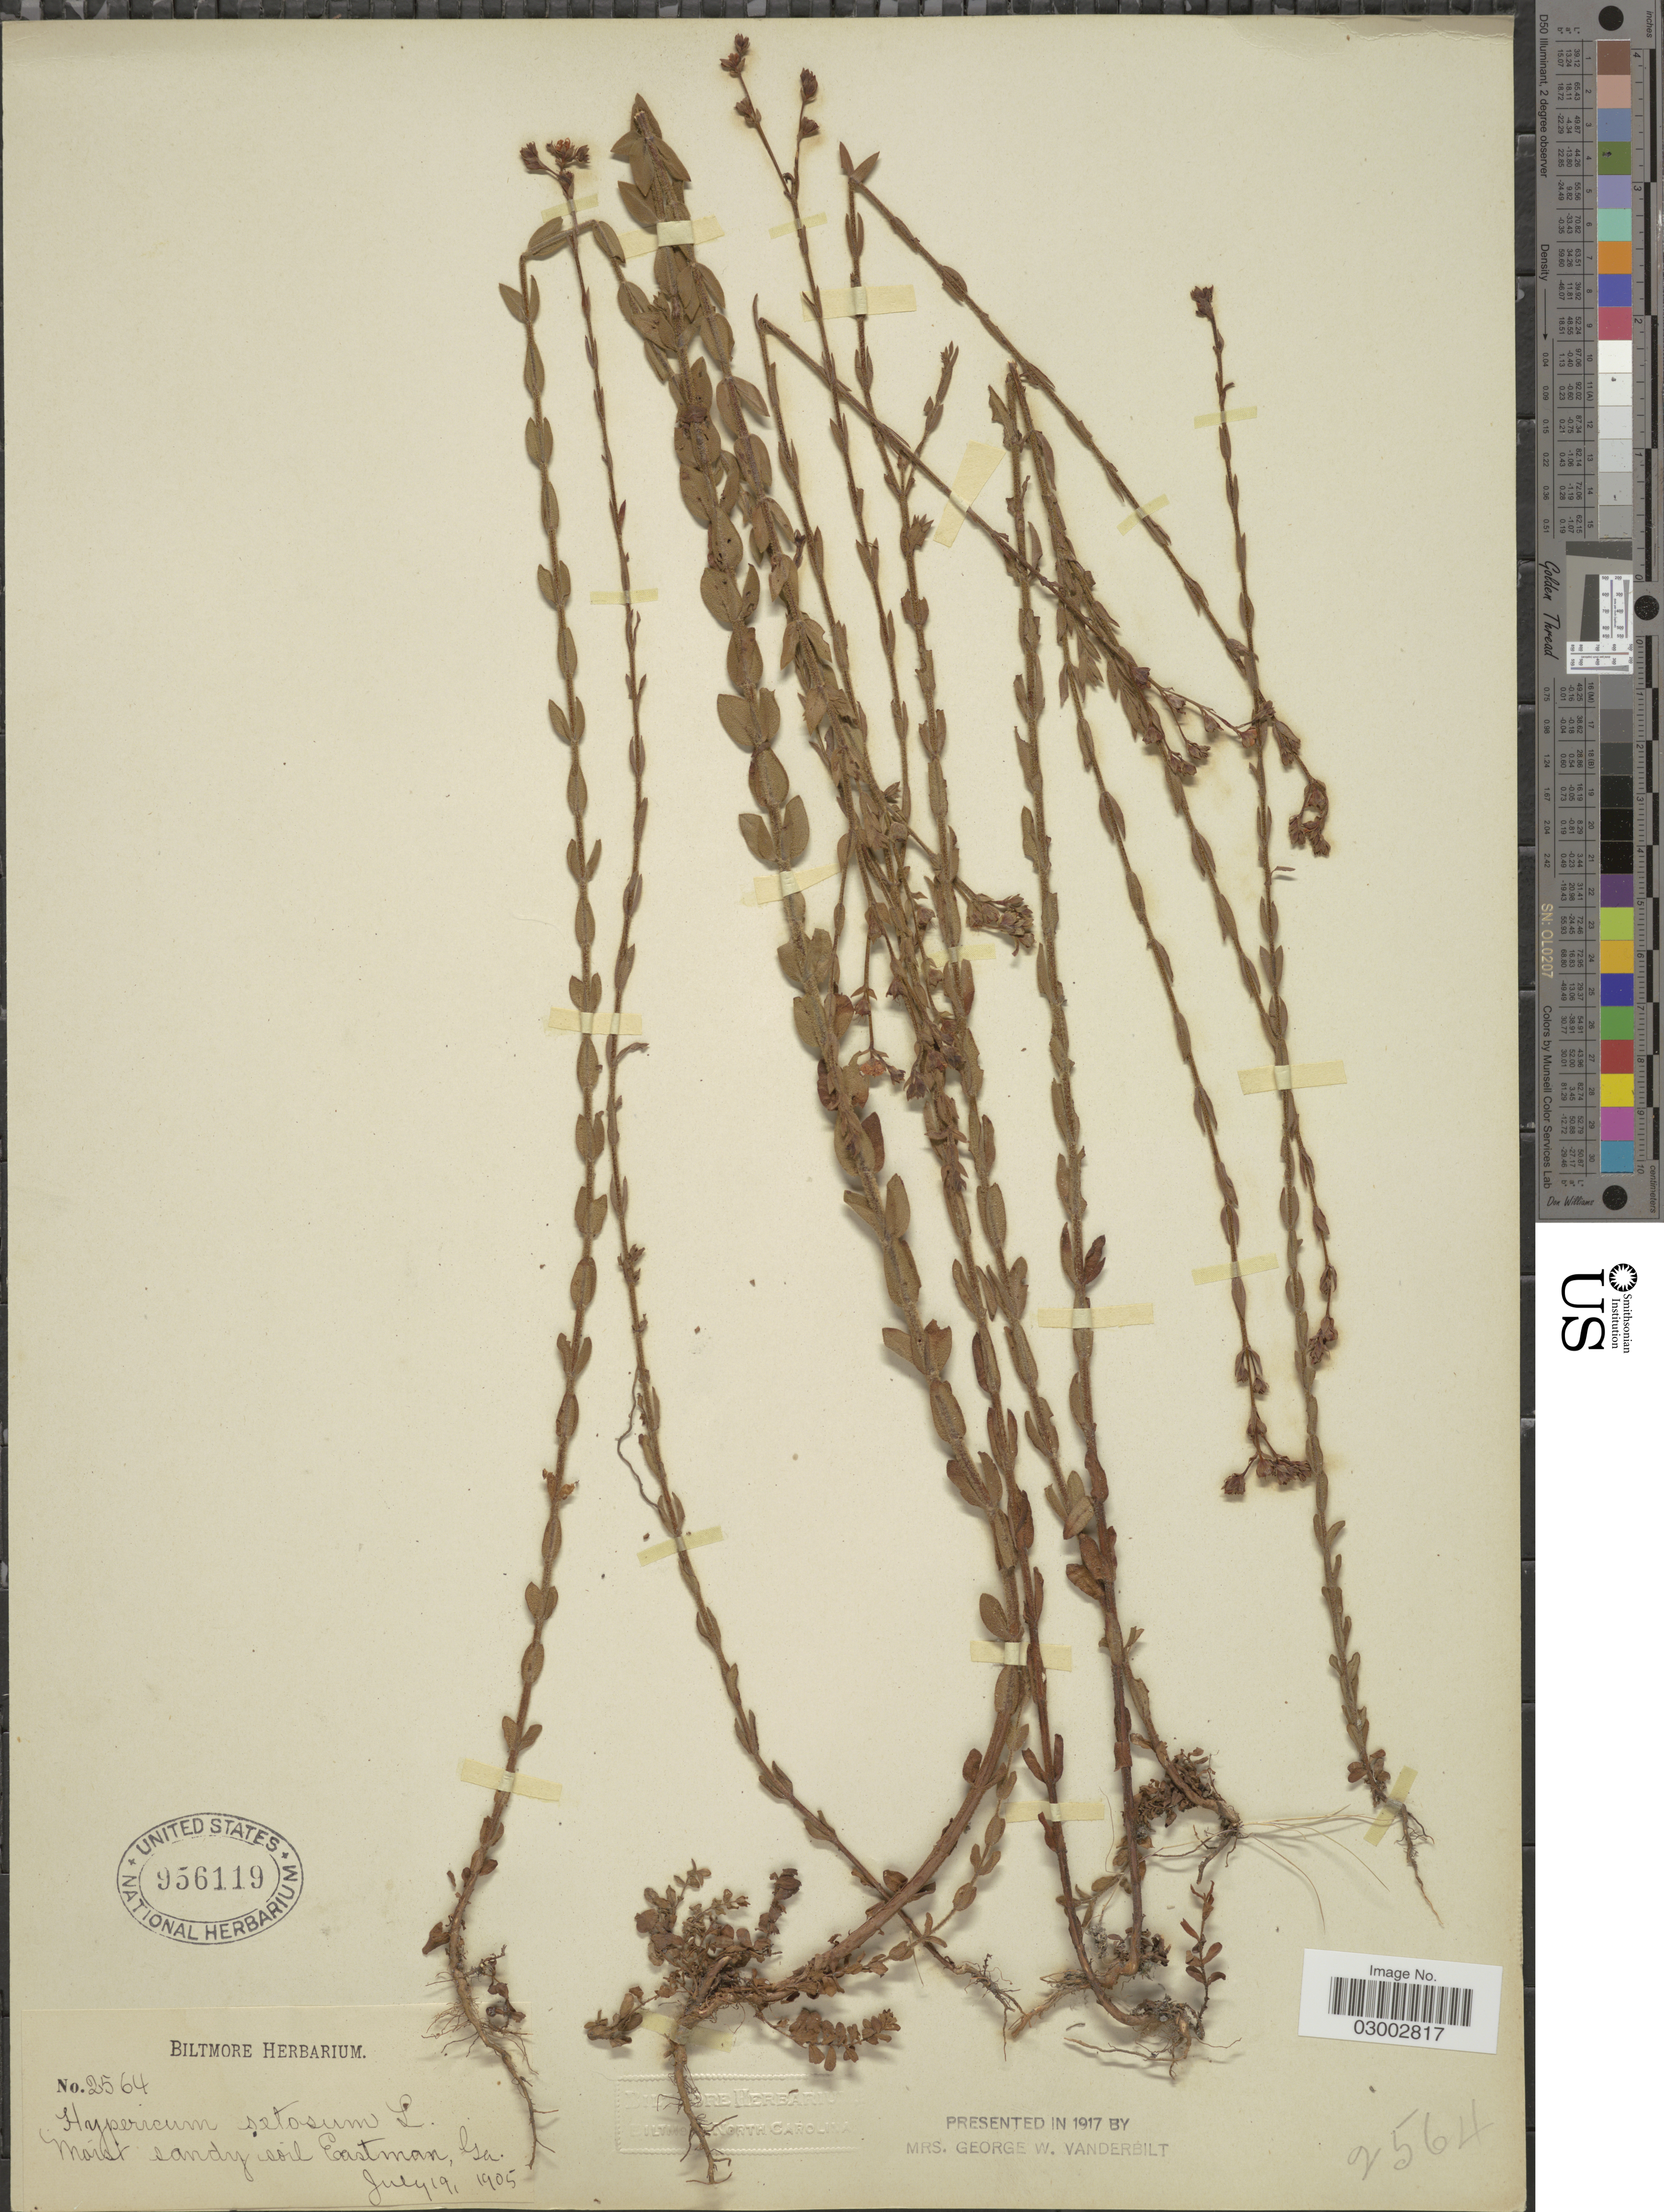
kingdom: Plantae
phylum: Tracheophyta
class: Magnoliopsida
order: Malpighiales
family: Hypericaceae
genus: Hypericum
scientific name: Hypericum setosum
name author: L.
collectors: ex herb. Biltmore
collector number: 2564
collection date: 1905-07-19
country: United States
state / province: Georgia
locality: Moist sandy soil Eastman.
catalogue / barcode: US 956119